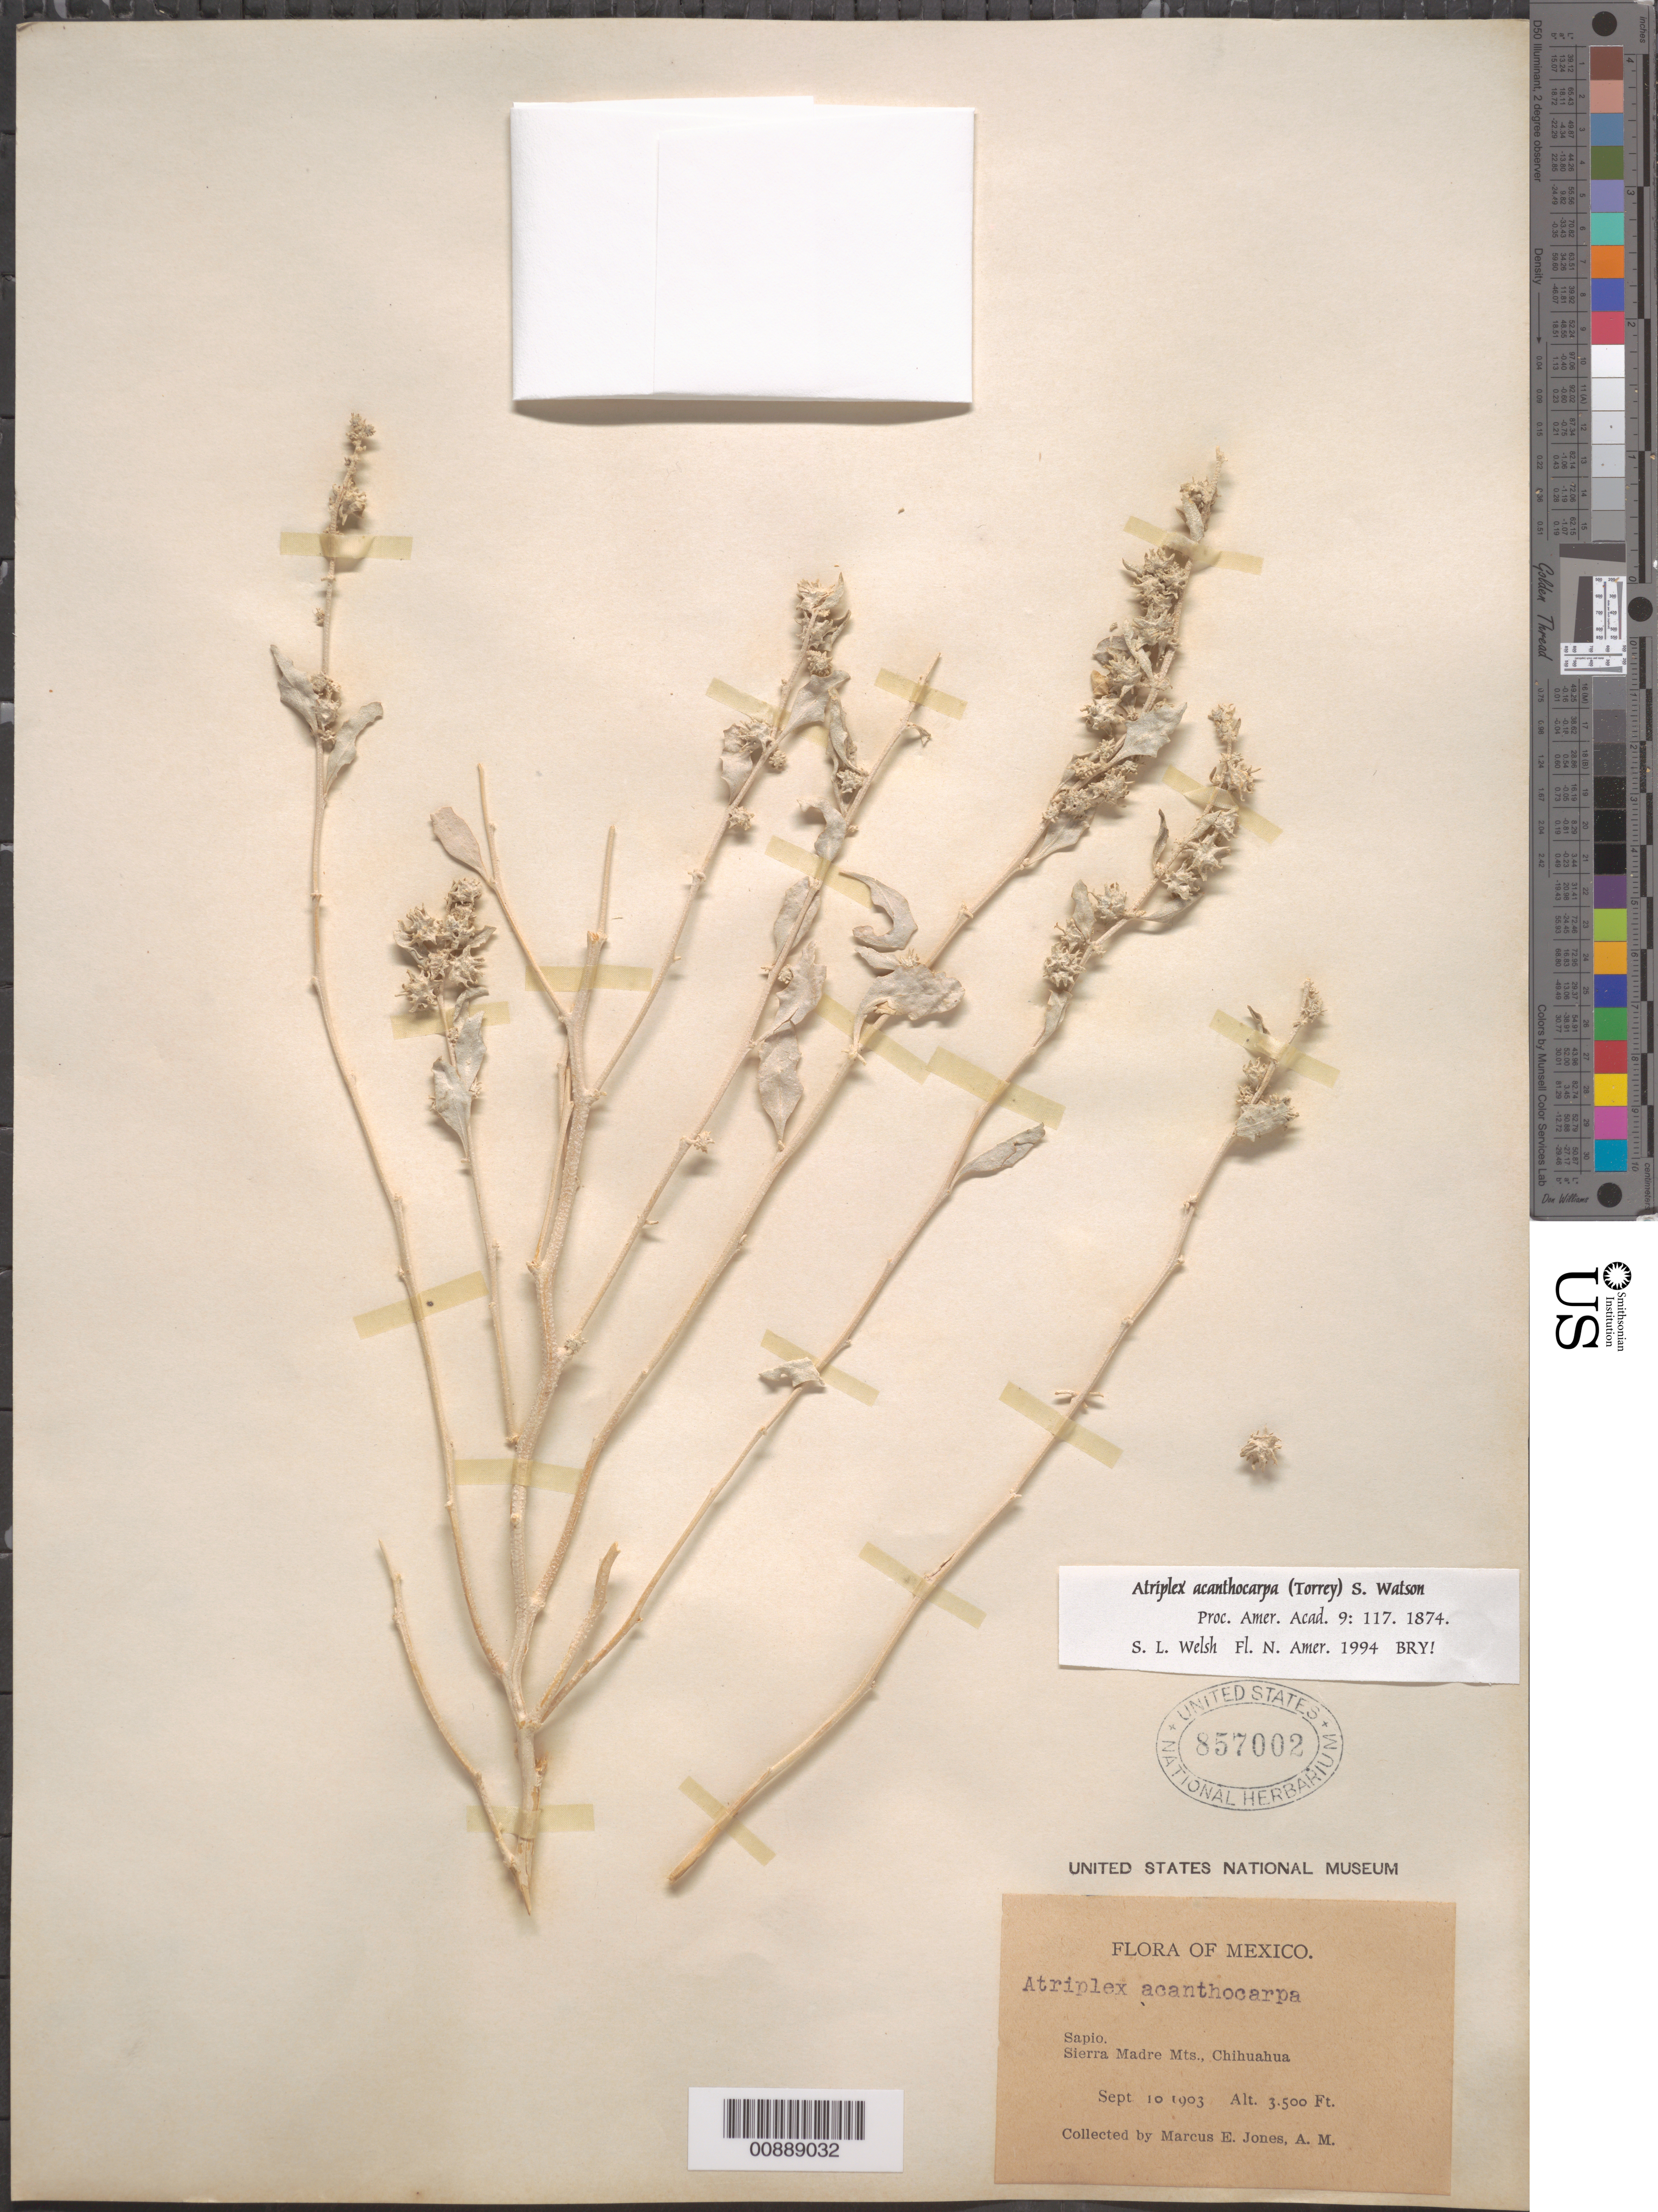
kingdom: Plantae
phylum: Tracheophyta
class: Magnoliopsida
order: Caryophyllales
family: Amaranthaceae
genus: Atriplex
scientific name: Atriplex acanthocarpa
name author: (Torr.) S. Watson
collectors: M. E. Jones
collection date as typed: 10 Sep 1903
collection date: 1903-09-10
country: Mexico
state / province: Chihuahua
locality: Sierra Madre Mts., Chihuahua.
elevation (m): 1067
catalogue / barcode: US 857002